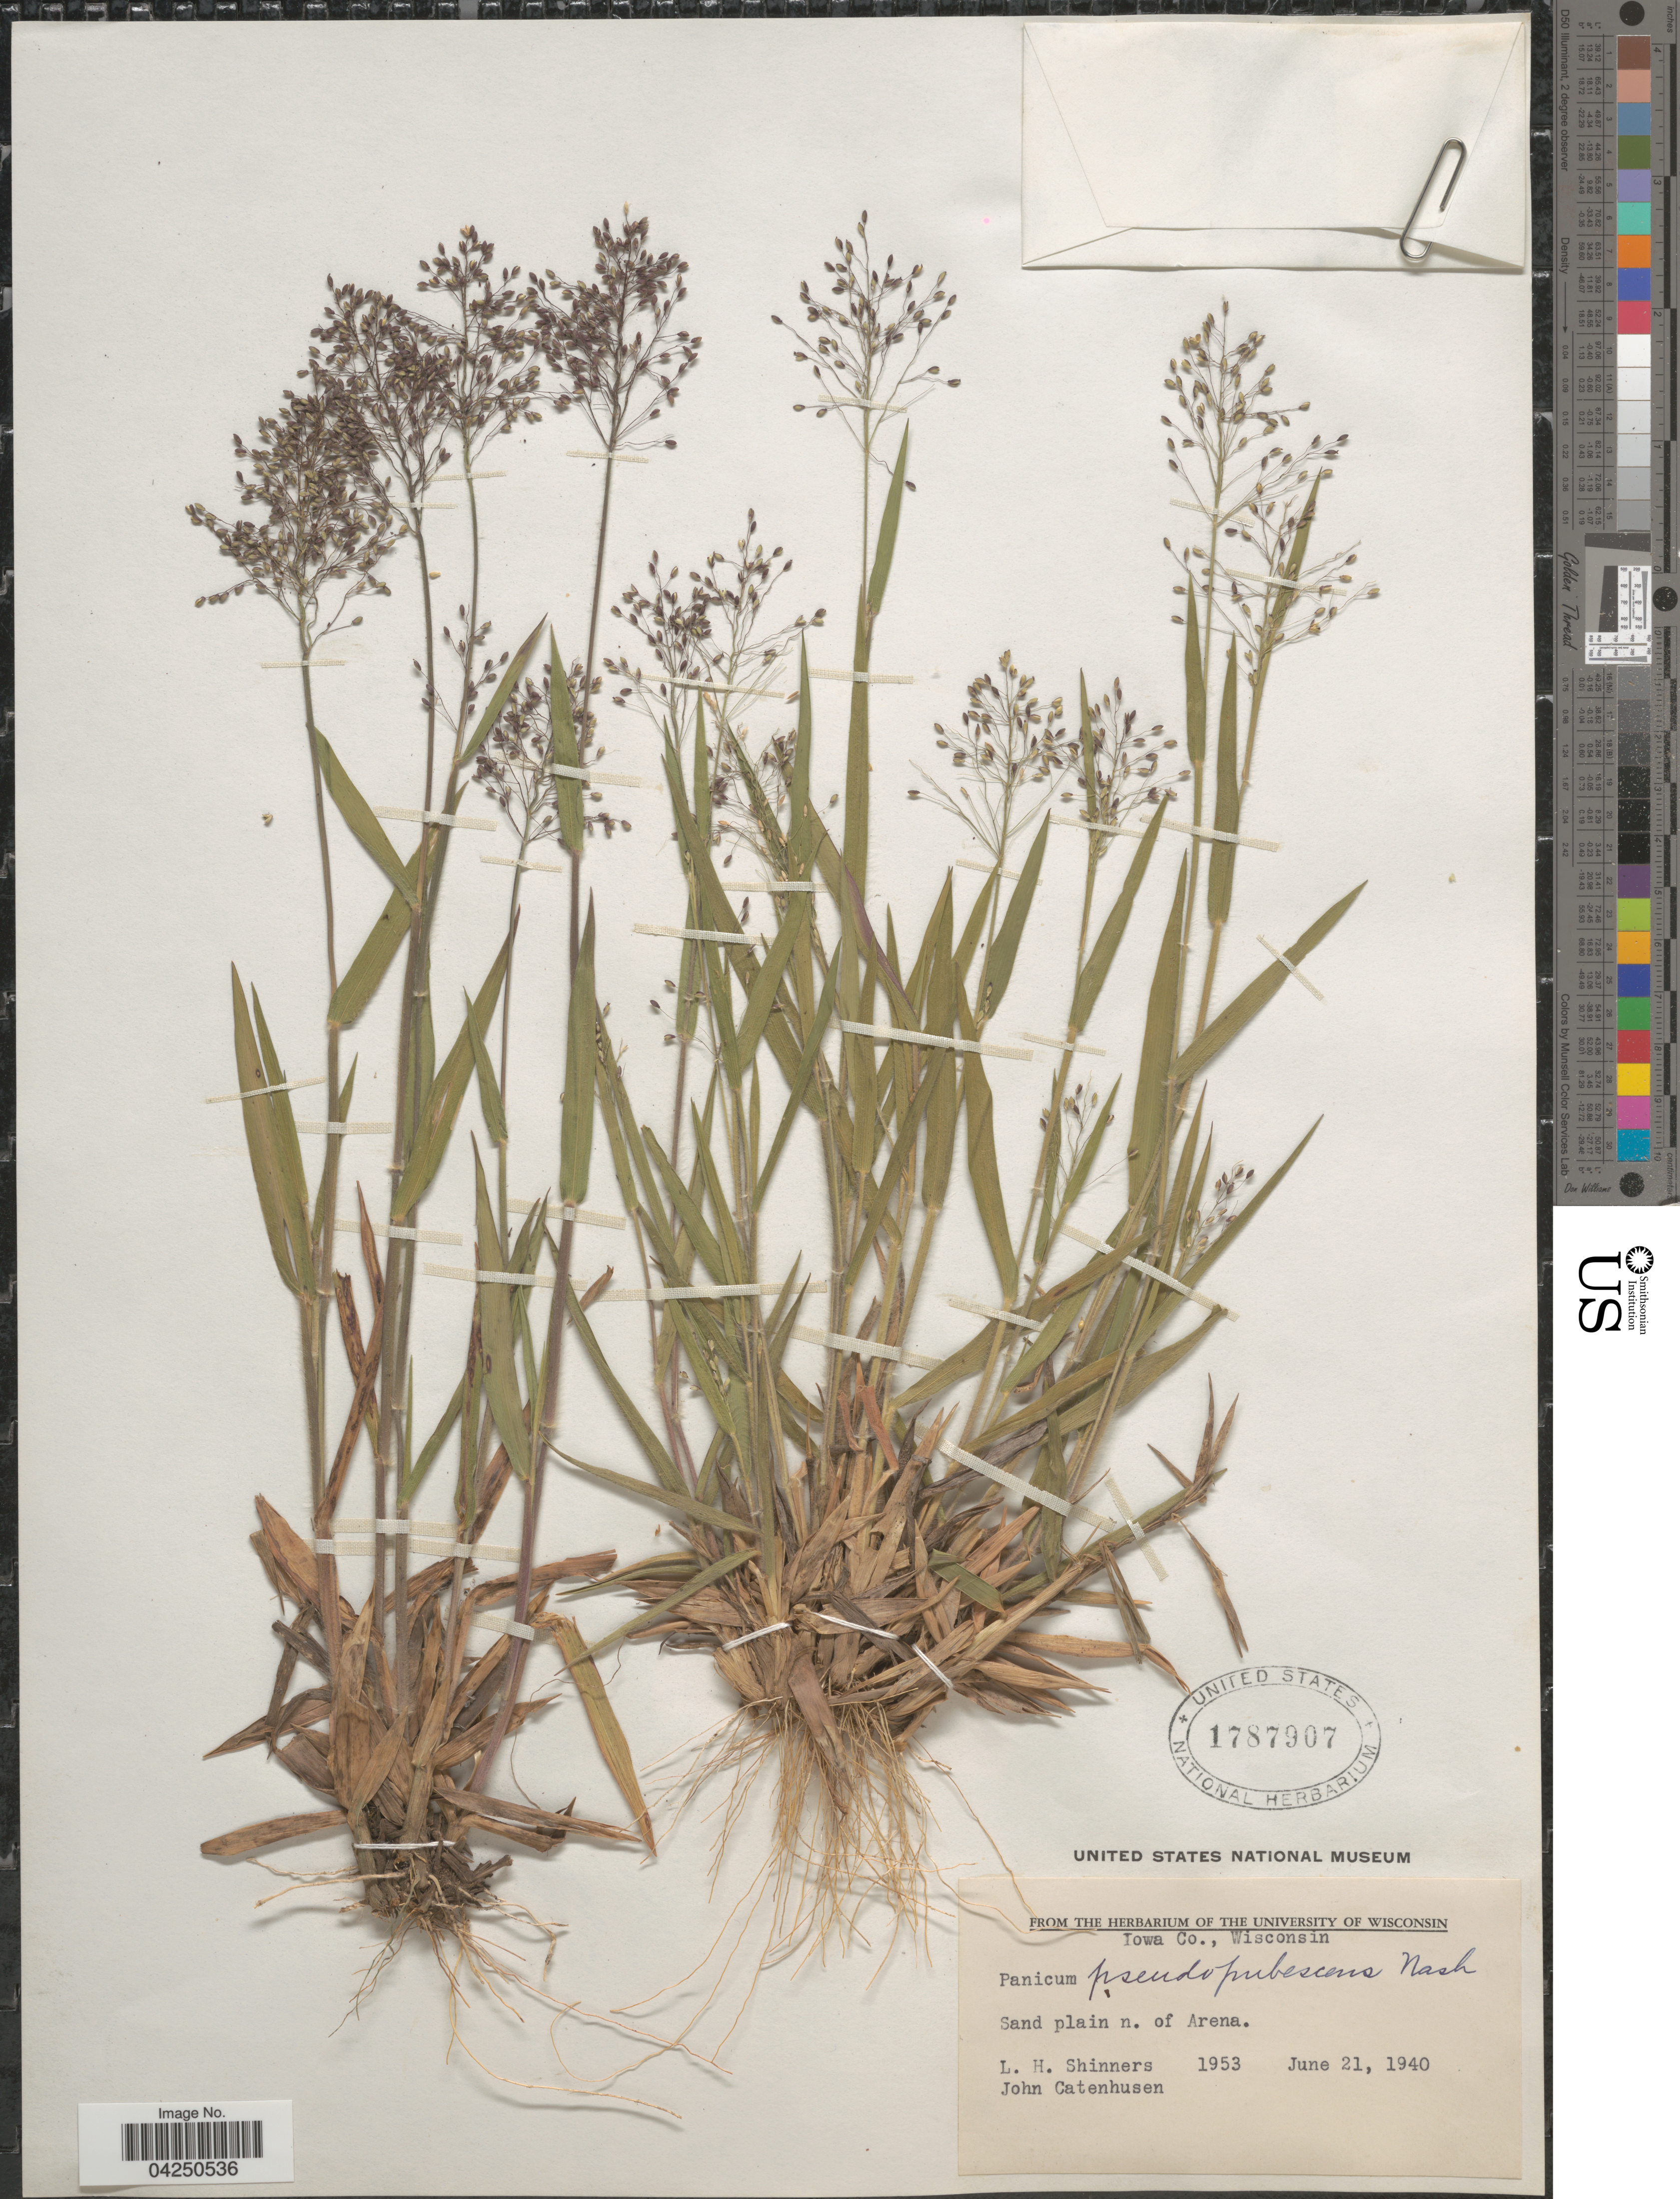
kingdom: Plantae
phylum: Tracheophyta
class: Liliopsida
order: Poales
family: Poaceae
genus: Dichanthelium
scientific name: Dichanthelium acuminatum var. acuminatum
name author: (Sw.) Gould & C.A. Clark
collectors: L. H. Shinners & J. Catenhusen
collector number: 1953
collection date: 1940-06-21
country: United States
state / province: Wisconsin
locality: Iowa Co. Sand plain n. of Arena.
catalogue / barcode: US 1787907